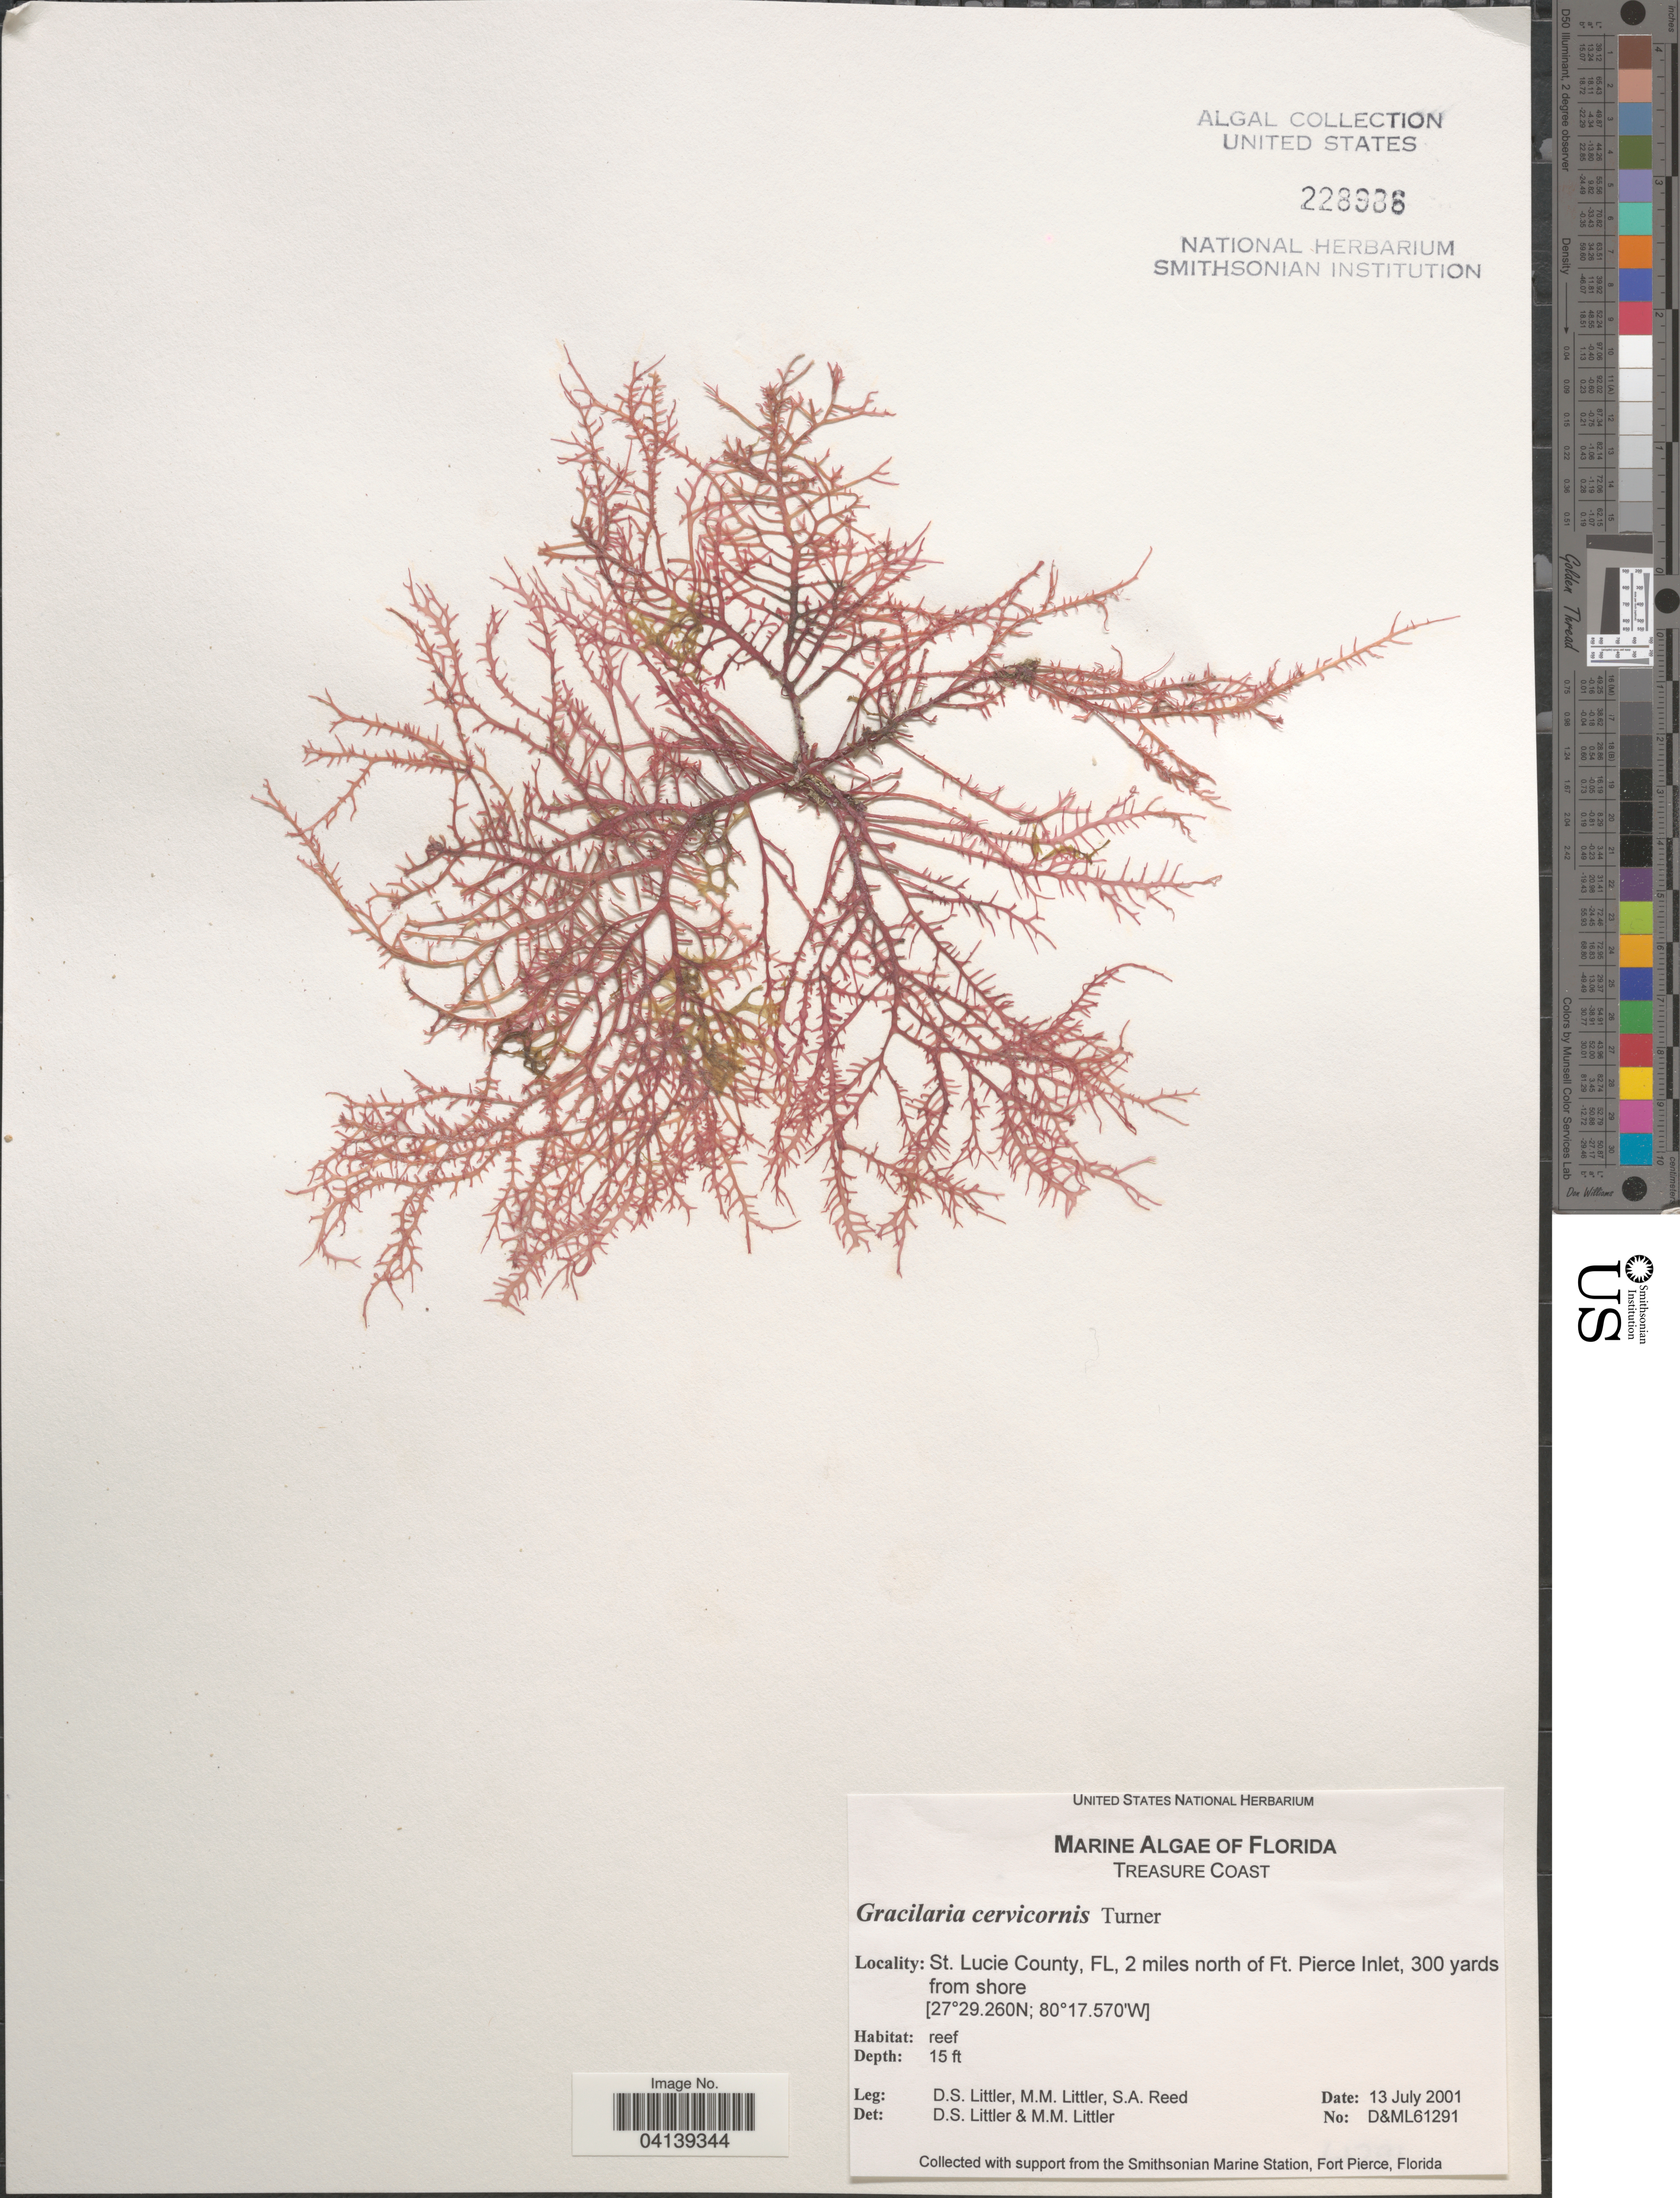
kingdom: Plantae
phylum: Rhodophyta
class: Florideophyceae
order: Gracilariales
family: Gracilariaceae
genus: Gracilaria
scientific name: Gracilaria cervicornis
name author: (Turner) J. Agardh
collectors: D. S. Littler & S. Reed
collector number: D&ML61291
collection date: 2001-07-13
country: United States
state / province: Florida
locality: Treasure Coast. St. Lucie County, 2 miles north of Ft. Pierce Inlet, 300 yards from shore.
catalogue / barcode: US 228986